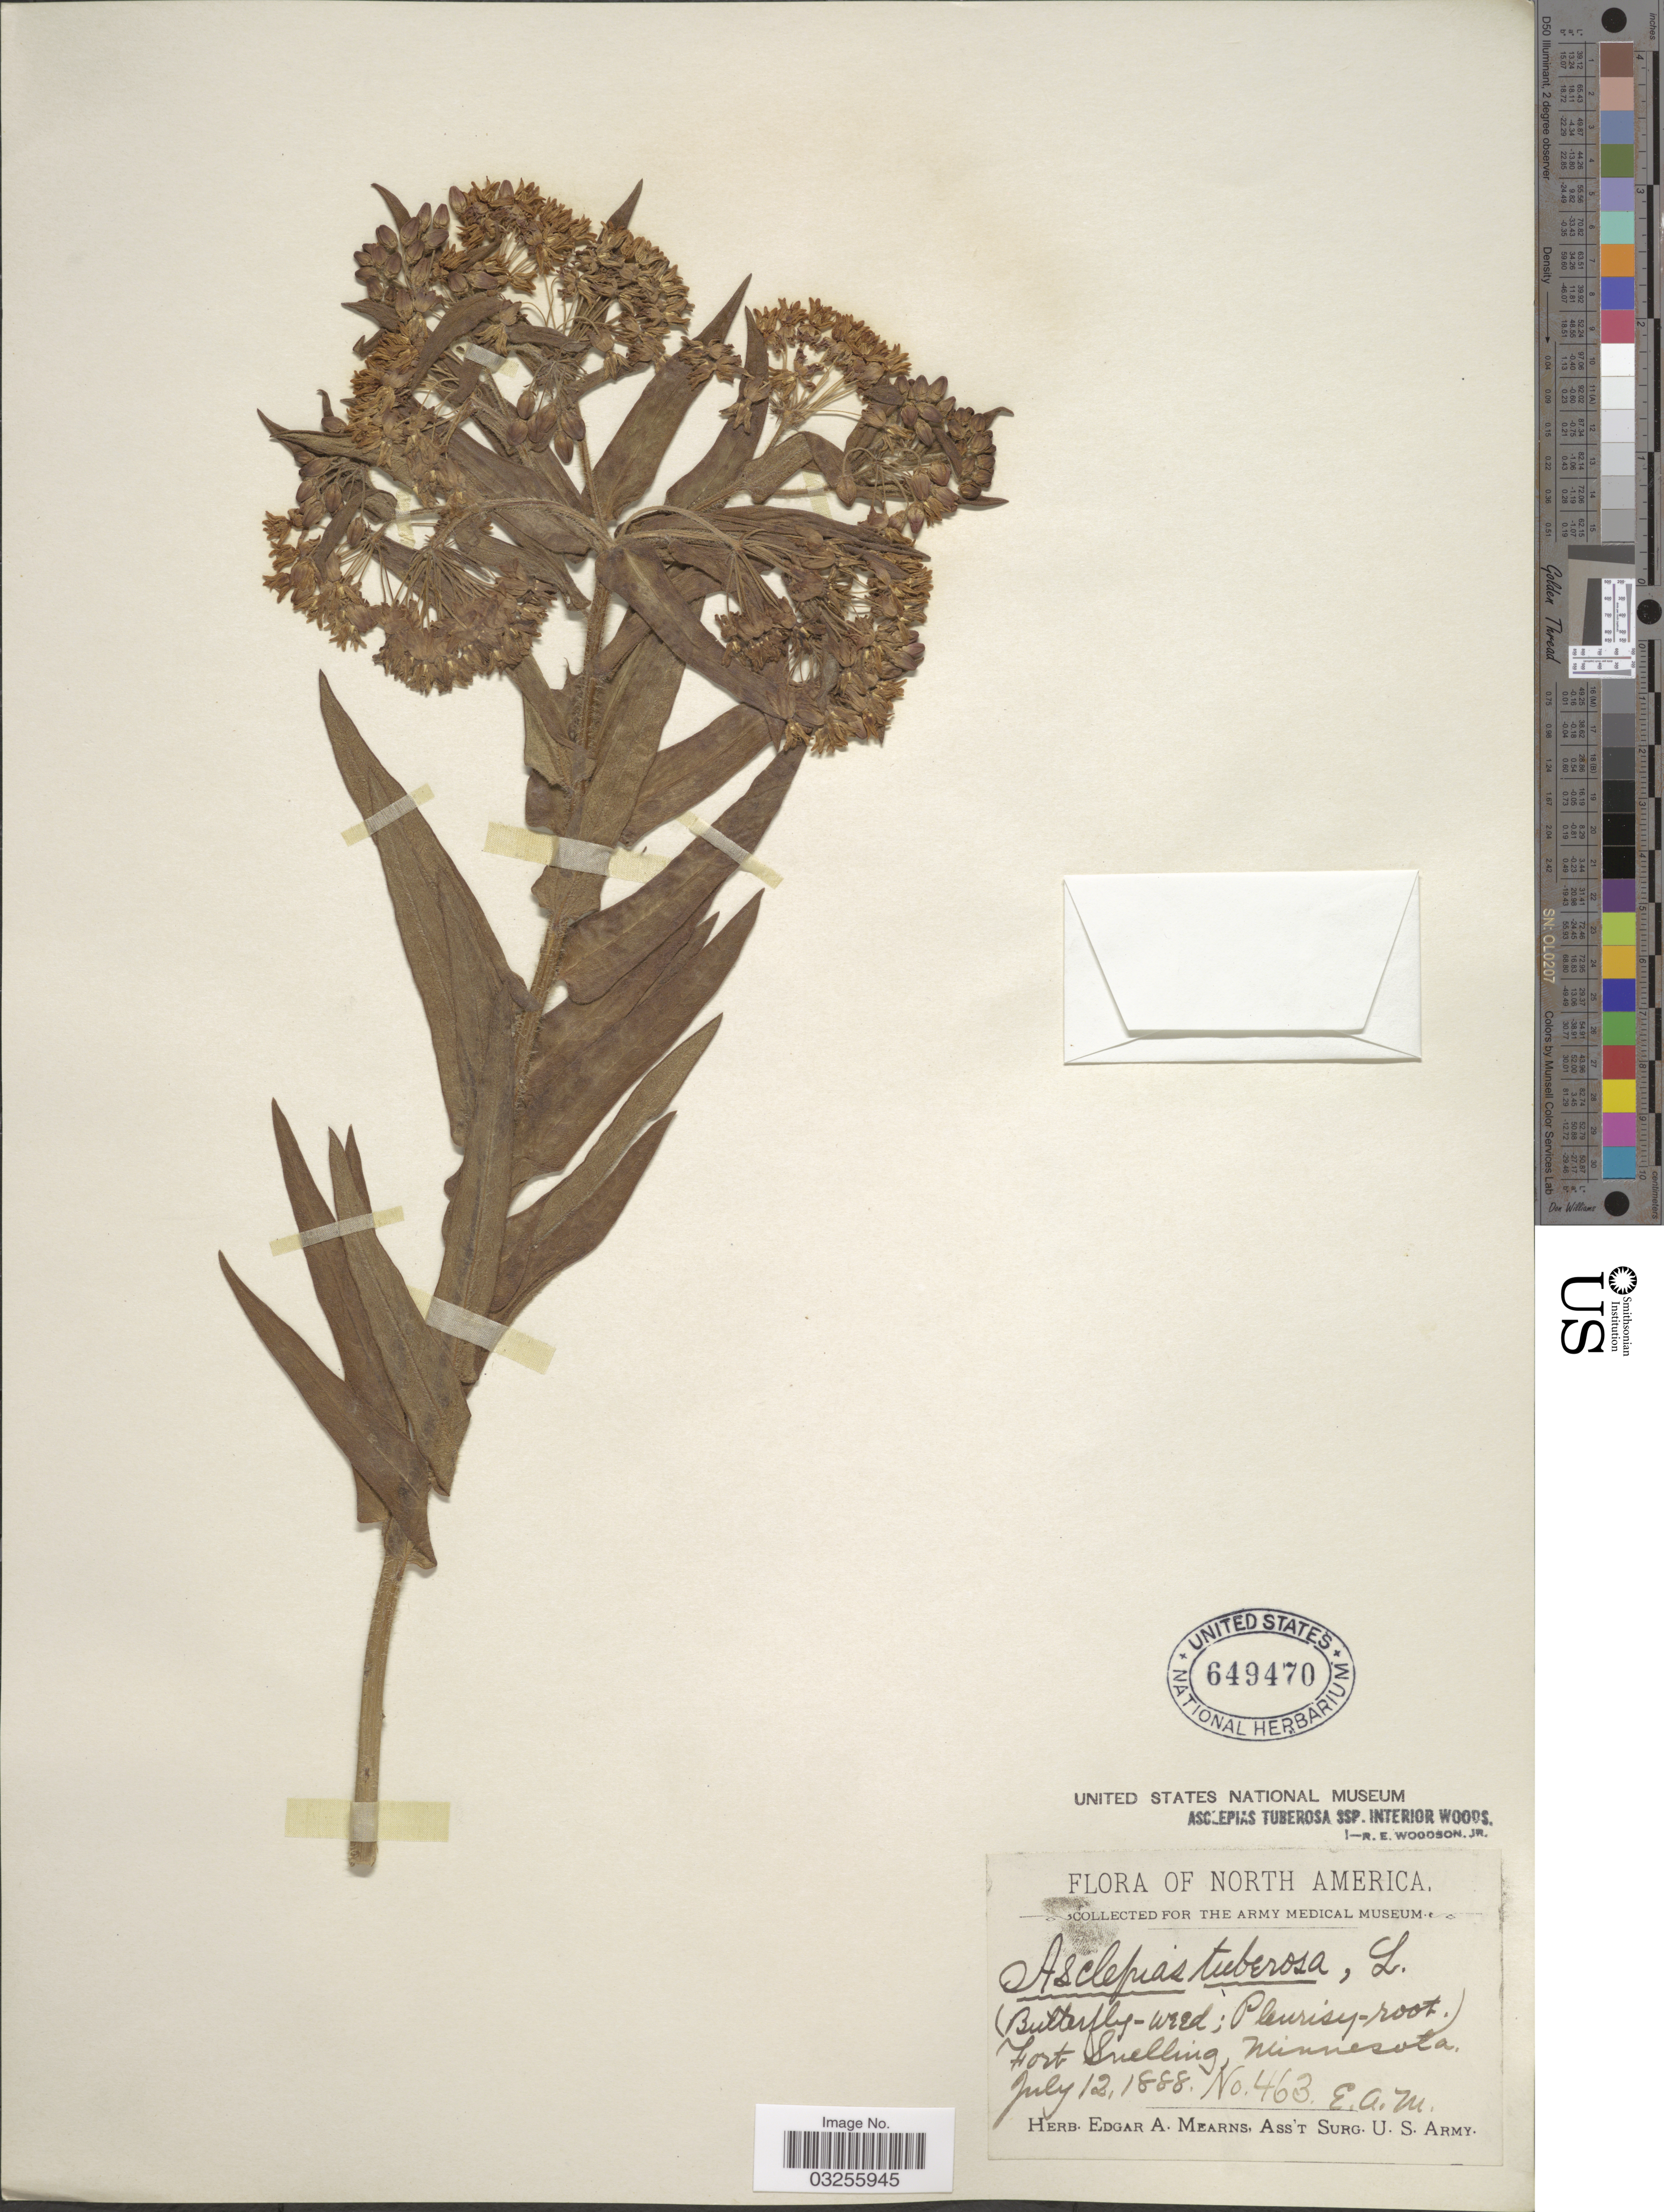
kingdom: Plantae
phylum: Tracheophyta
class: Magnoliopsida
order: Gentianales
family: Apocynaceae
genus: Asclepias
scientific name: Asclepias tuberosa subsp. interior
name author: Woodson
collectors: E. A. Mearns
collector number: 463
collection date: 1888-07-12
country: United States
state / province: Minnesota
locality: Fort Snelling.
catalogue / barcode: US 649470